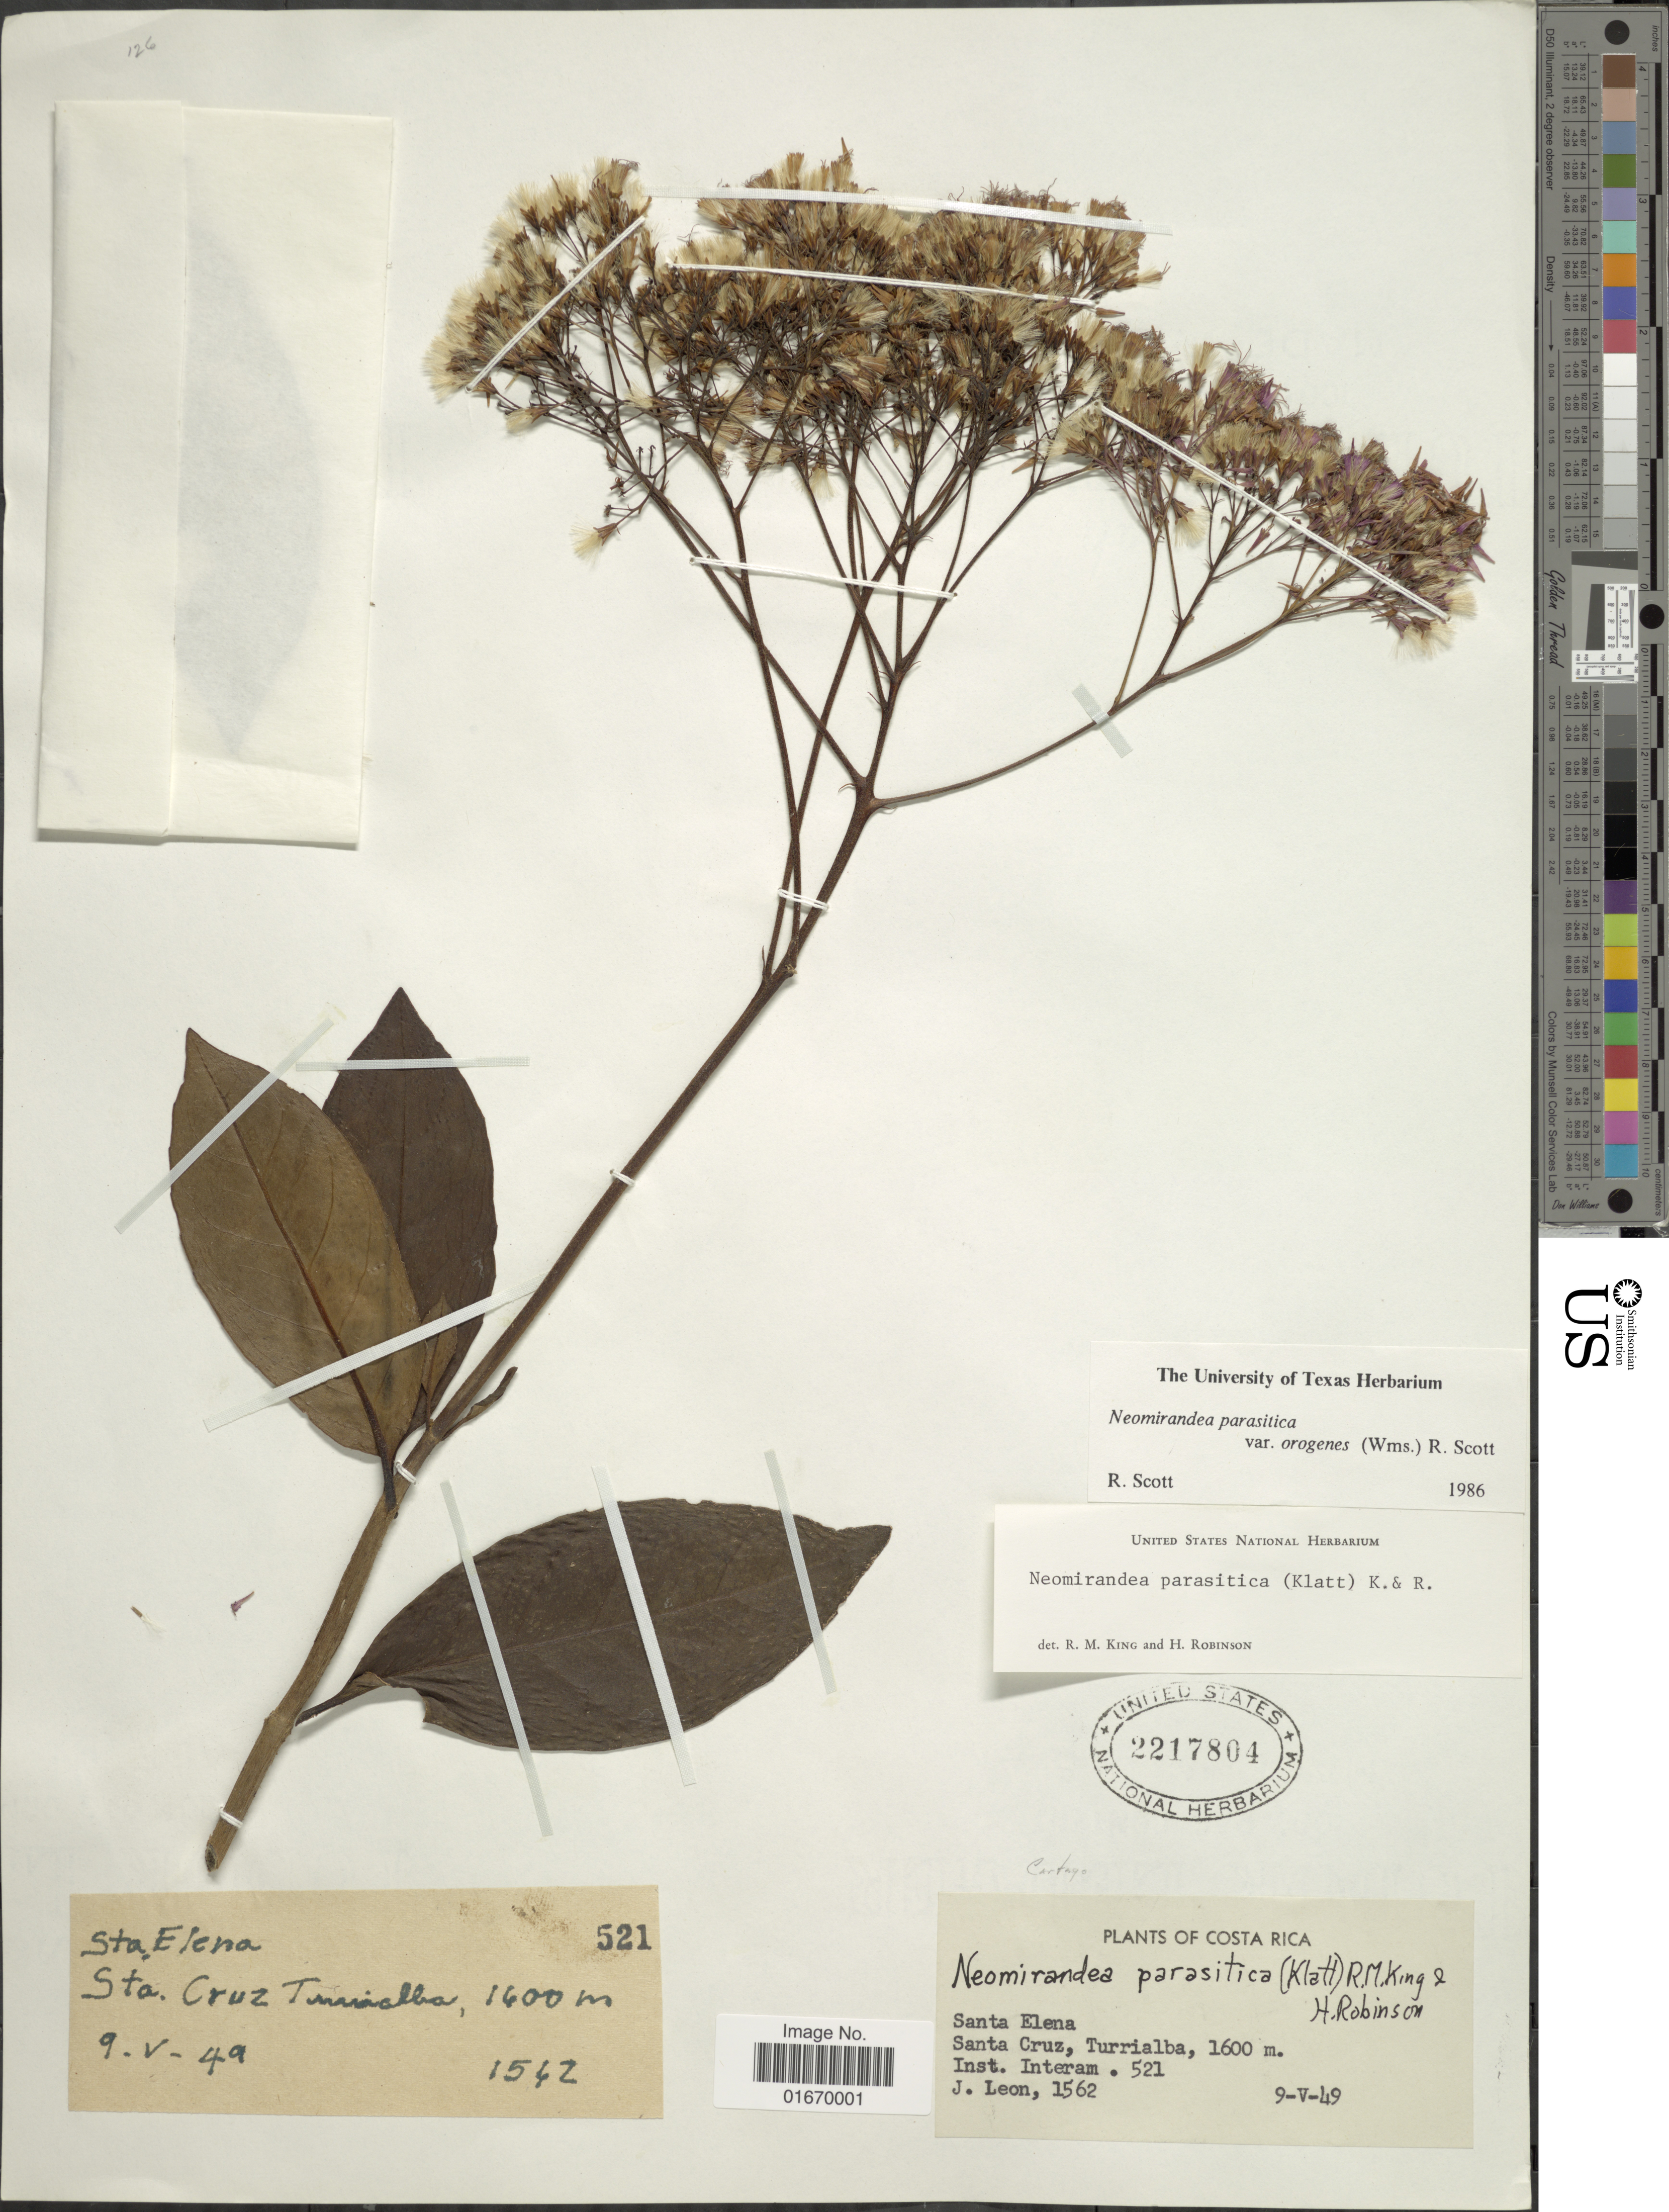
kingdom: Plantae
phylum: Tracheophyta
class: Magnoliopsida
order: Asterales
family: Asteraceae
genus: Neomirandea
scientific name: Neomirandea parasitica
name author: (Klatt) R.M. King & H. Rob.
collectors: J. León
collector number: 1562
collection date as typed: Transcribed d/m/y: 9/5/49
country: Costa Rica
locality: Santa Elena, Santa Cruz, Turrialba, Inst. Interam. 521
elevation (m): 1600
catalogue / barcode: US 2217804